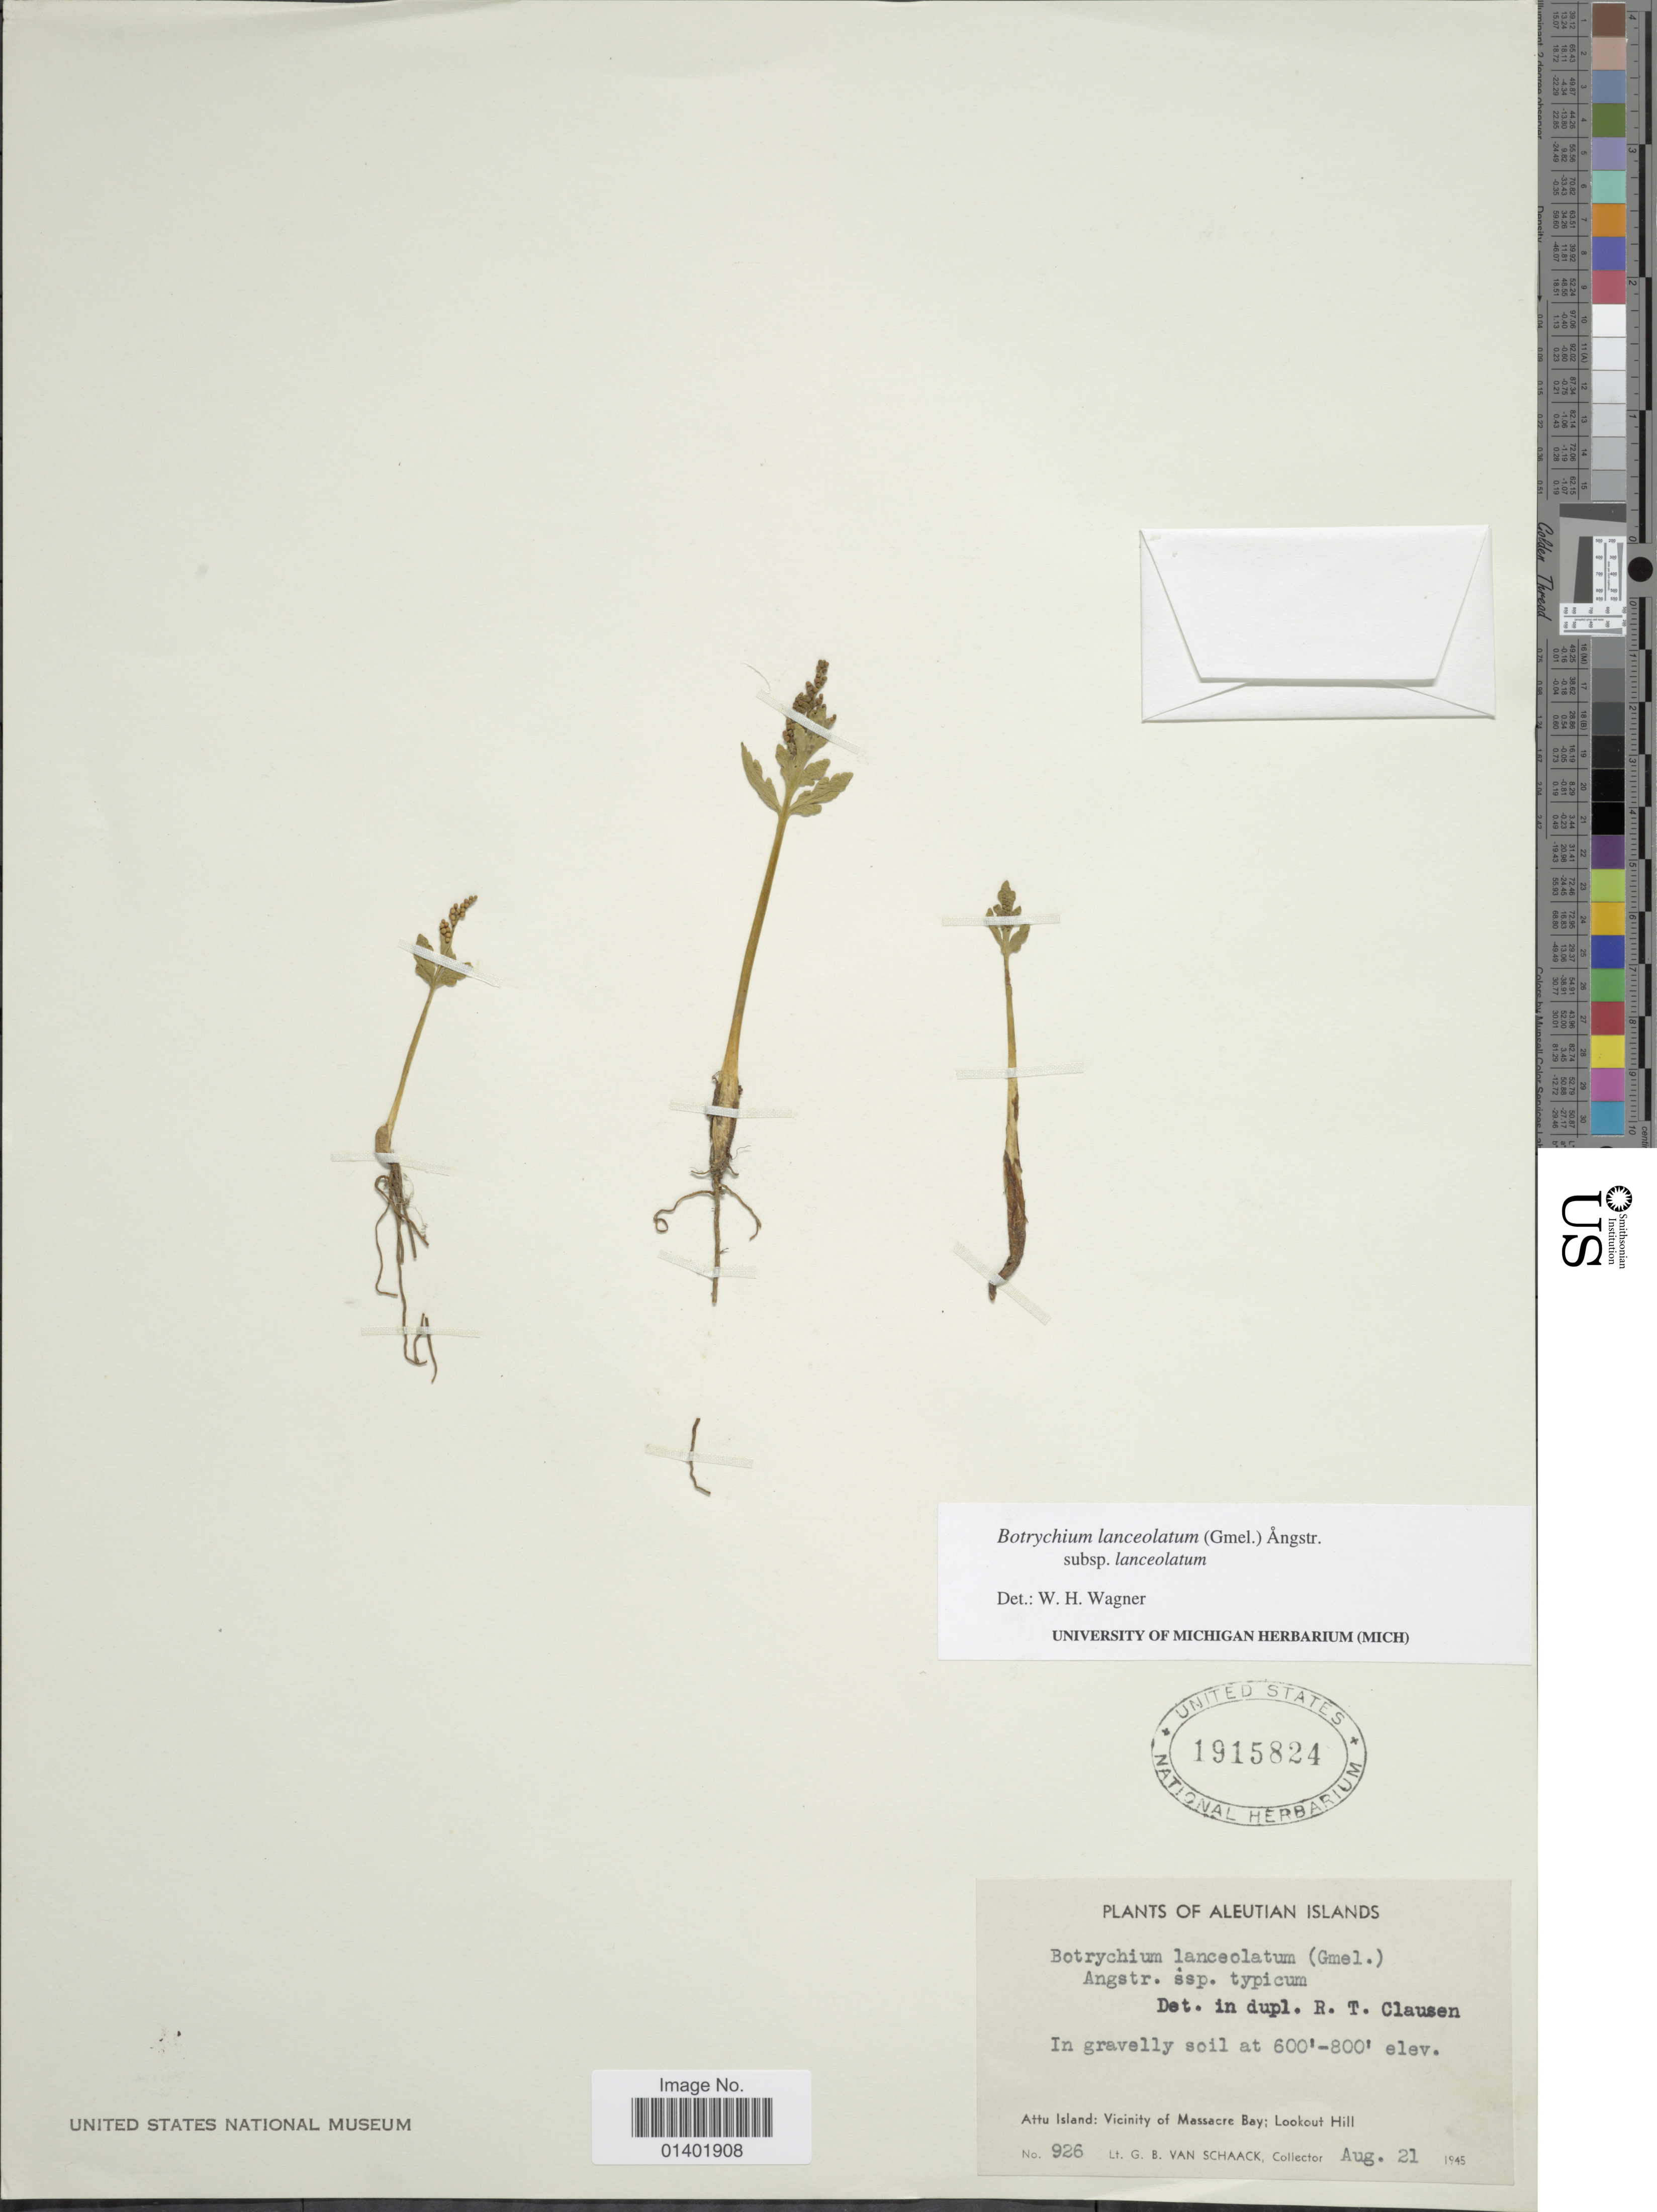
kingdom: Plantae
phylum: Tracheophyta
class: Polypodiopsida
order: Ophioglossales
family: Ophioglossaceae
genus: Botrychium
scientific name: Botrychium lanceolatum subsp. lanceolatum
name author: (S.G. Gmel.) Ångstr.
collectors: G. Van Schaack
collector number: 926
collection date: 1945-08-21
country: United States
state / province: Alaska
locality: Plants of Aleutian Island, Vicinity of Massacre Bay; Lookout Hill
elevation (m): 183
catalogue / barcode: US 1915824